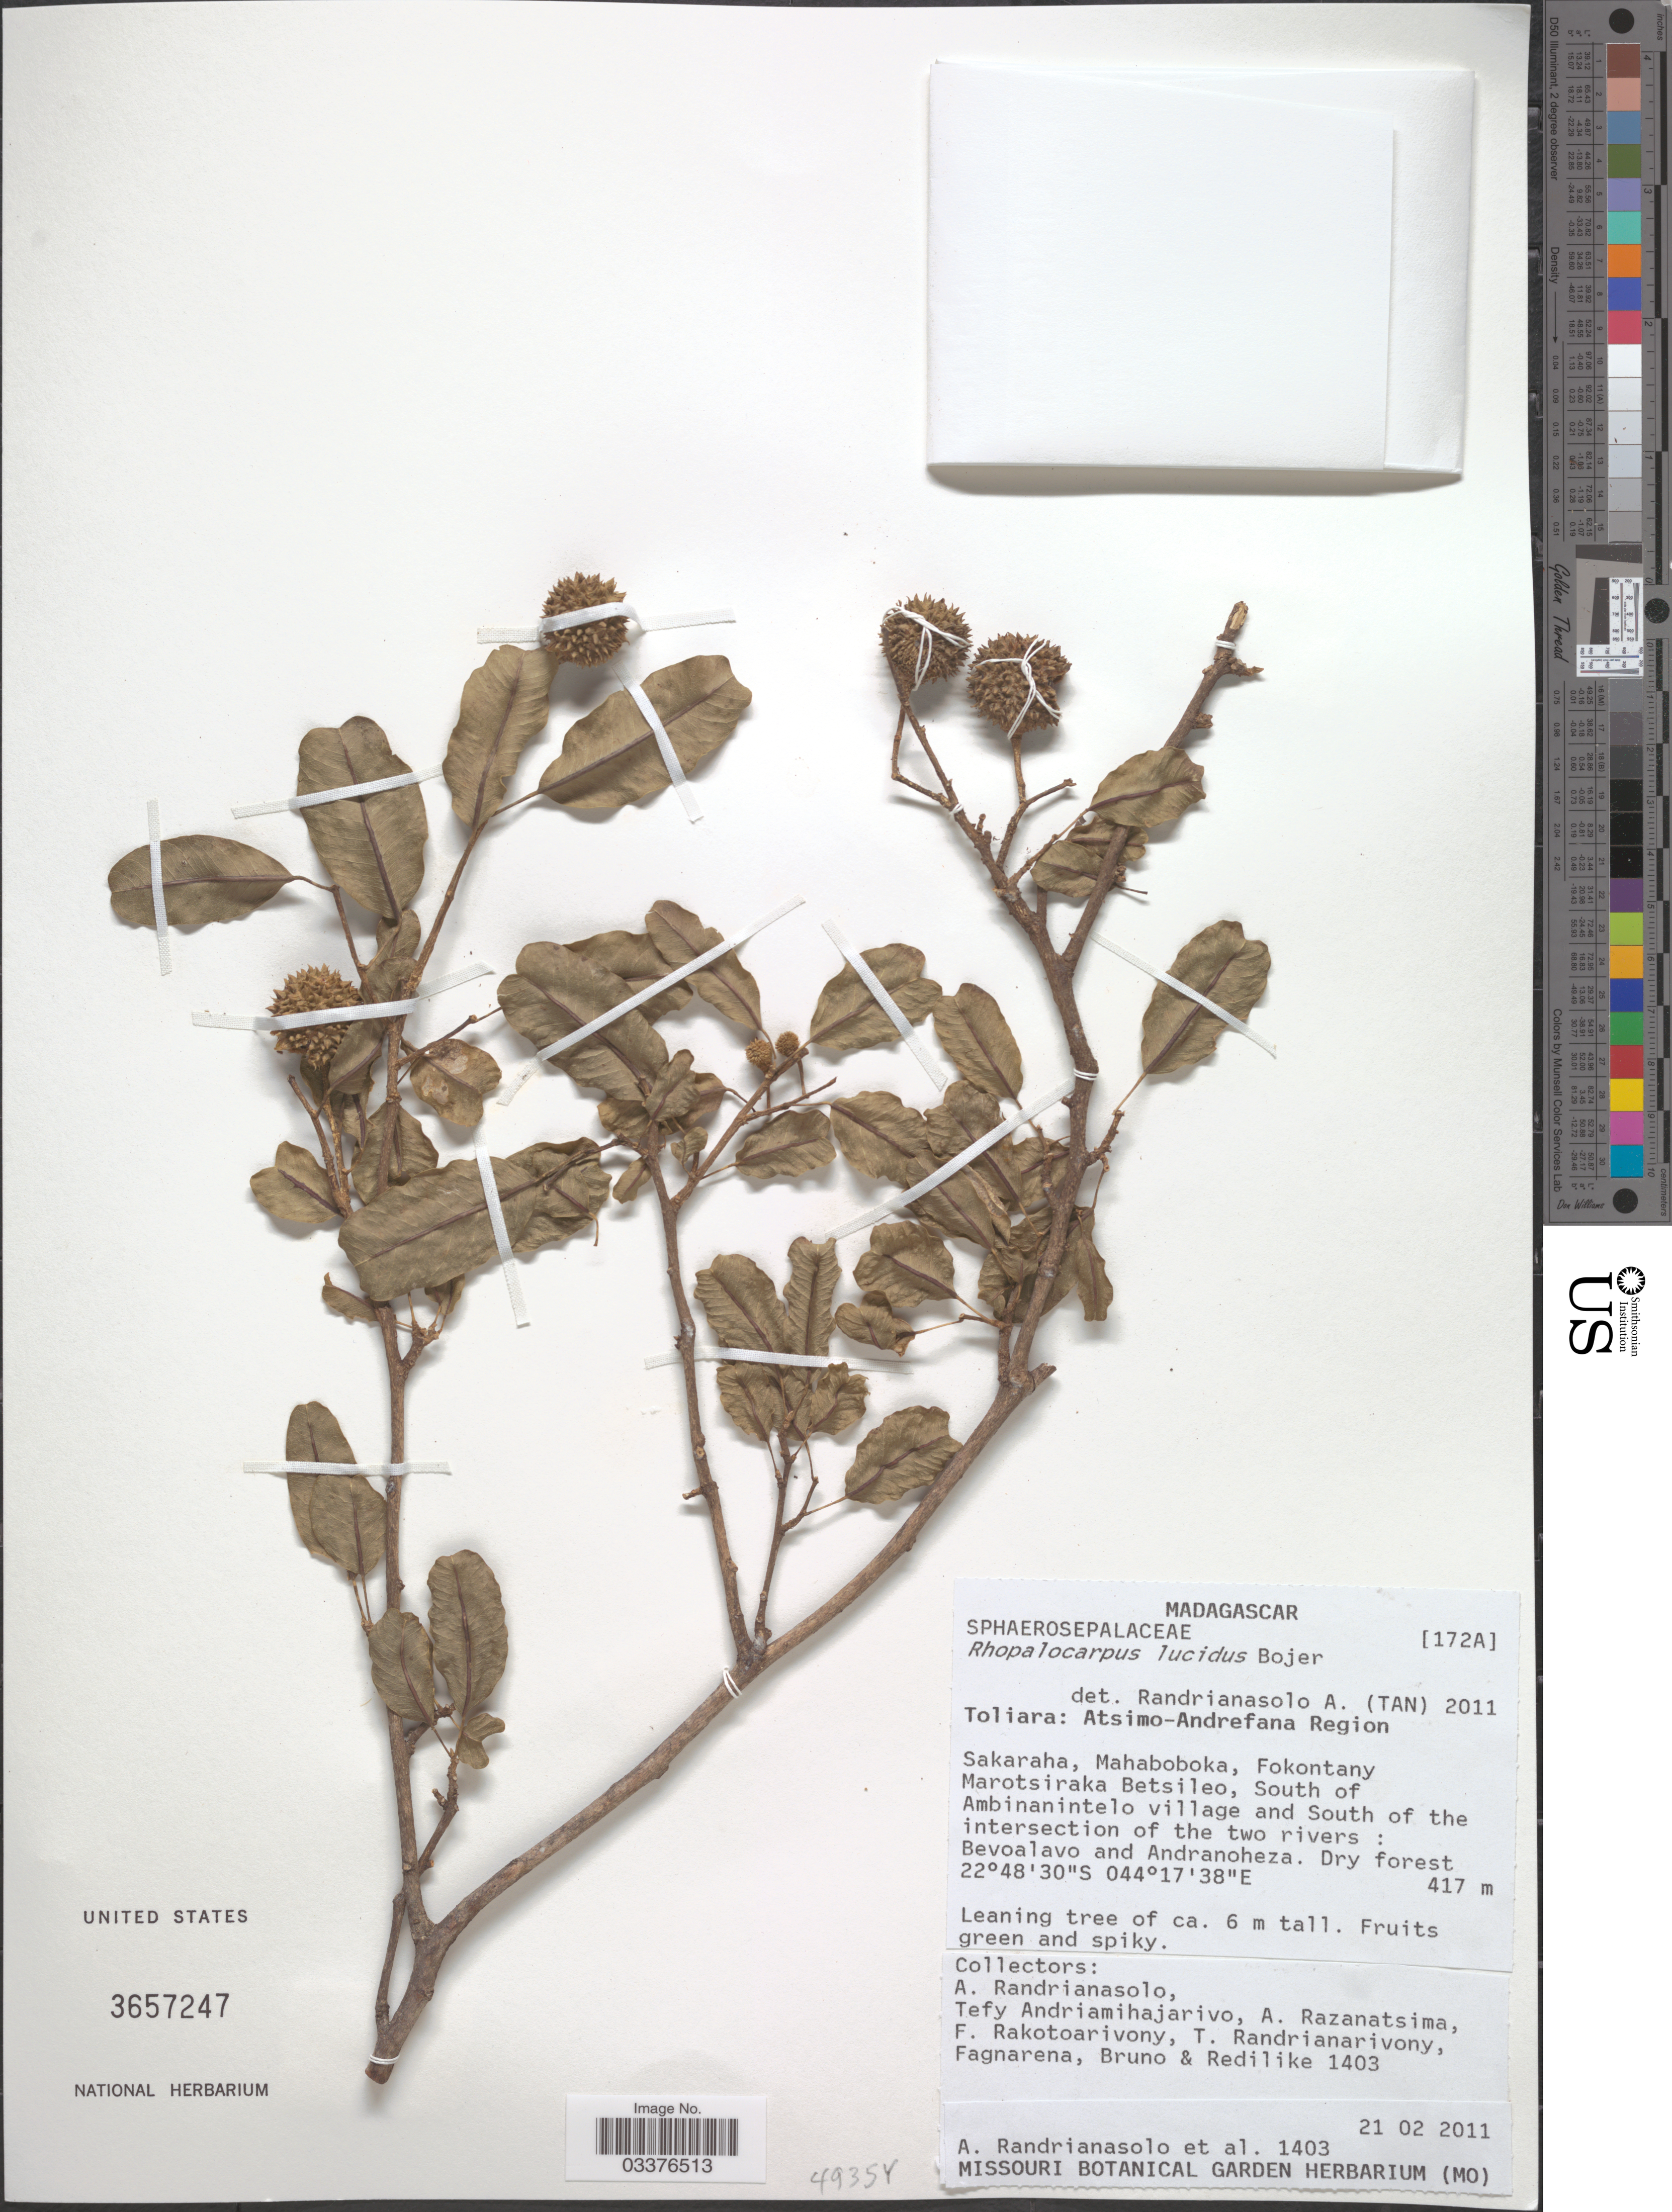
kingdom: Plantae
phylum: Tracheophyta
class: Magnoliopsida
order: Malvales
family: Sphaerosepalaceae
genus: Rhopalocarpus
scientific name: Rhopalocarpus lucidus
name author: Bojer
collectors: A. Randrianasolo, T. H. Andriamihajarivo, A. Razanatsima, F. Rakotoarivony & et al.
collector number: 1403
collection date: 2011-02-21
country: Madagascar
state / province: Atsimo-Andrefana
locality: Atsimo-Andrefana Region. Sakaraha, Mahaboboka, Fokontany Marotsiraka Betsileo, South of Ambinanintelo village and South of the intersection of the two rivers: Bevoalavo and Andranoheza.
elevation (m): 417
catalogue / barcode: US 3657247